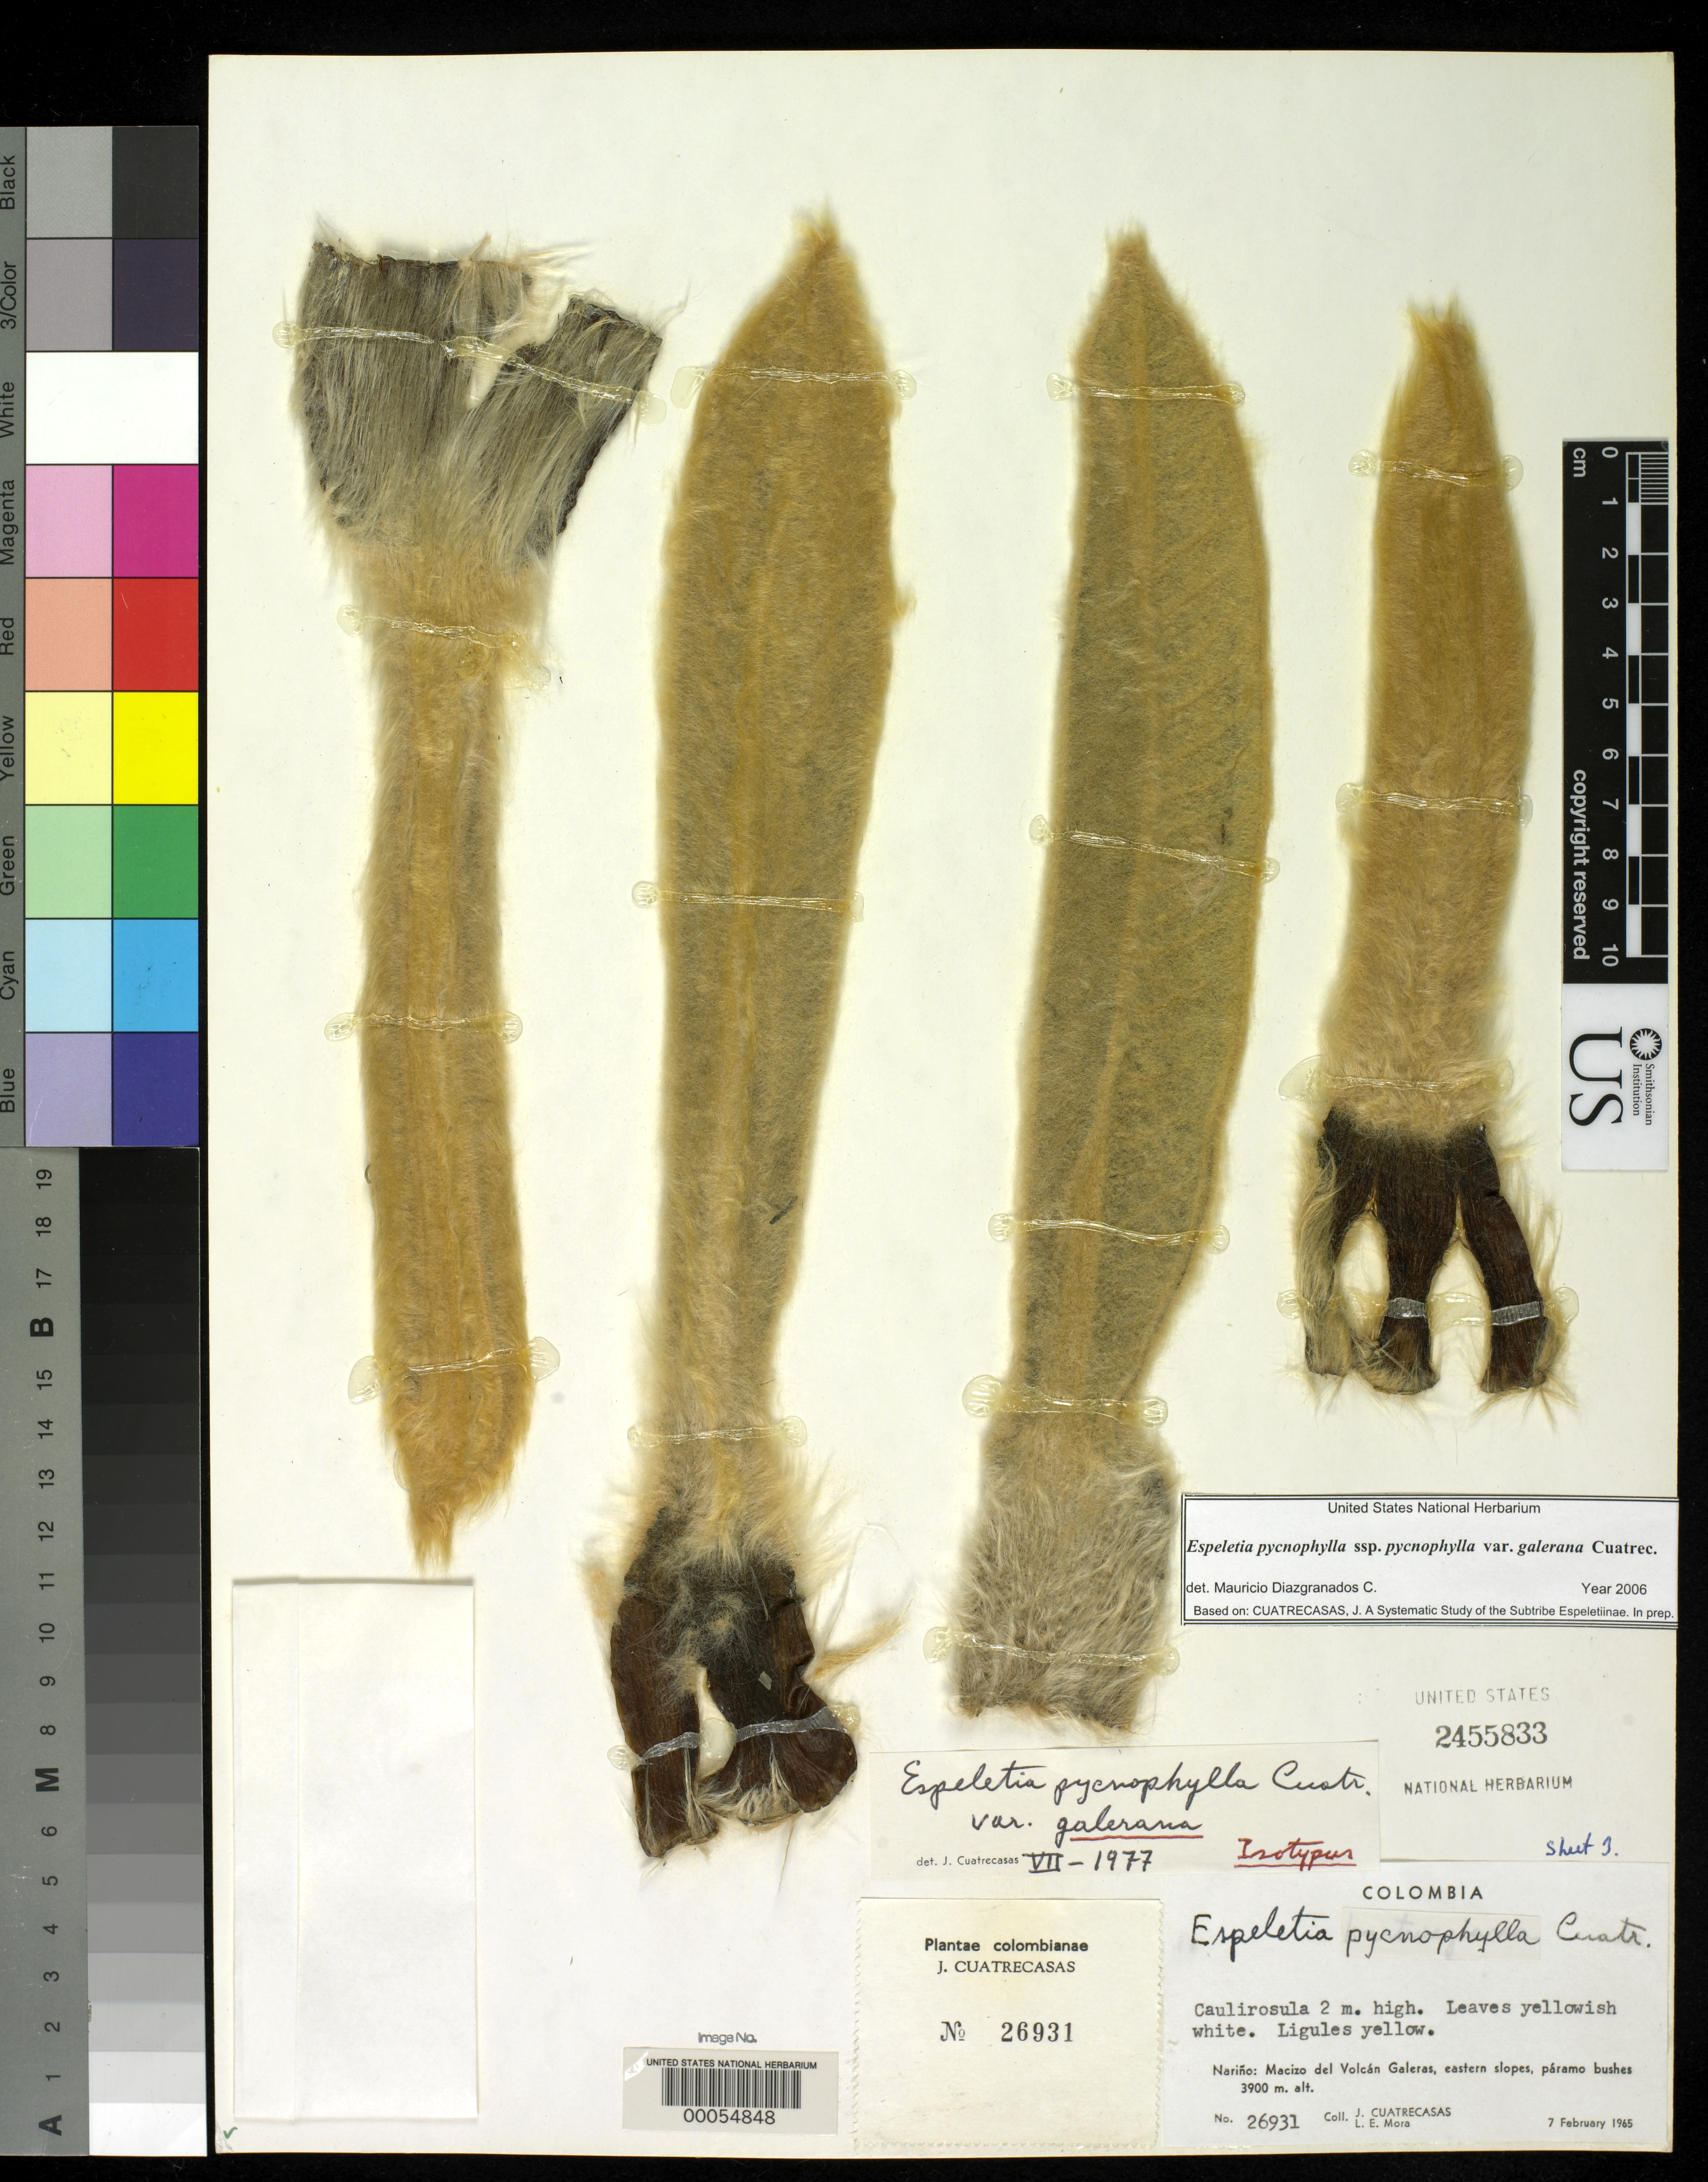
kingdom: Plantae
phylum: Tracheophyta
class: Magnoliopsida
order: Asterales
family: Asteraceae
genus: Espeletia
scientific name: Espeletia pycnophylla var. galerana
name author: Cuatrec.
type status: Isotype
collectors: J. Cuatrecasas & L. E. Mora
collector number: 26931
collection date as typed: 07 Feb 1980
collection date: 1980-02-07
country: Colombia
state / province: Nariño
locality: Macizo de Volcan Galeras, eastern slopes.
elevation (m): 3900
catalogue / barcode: US 2455833